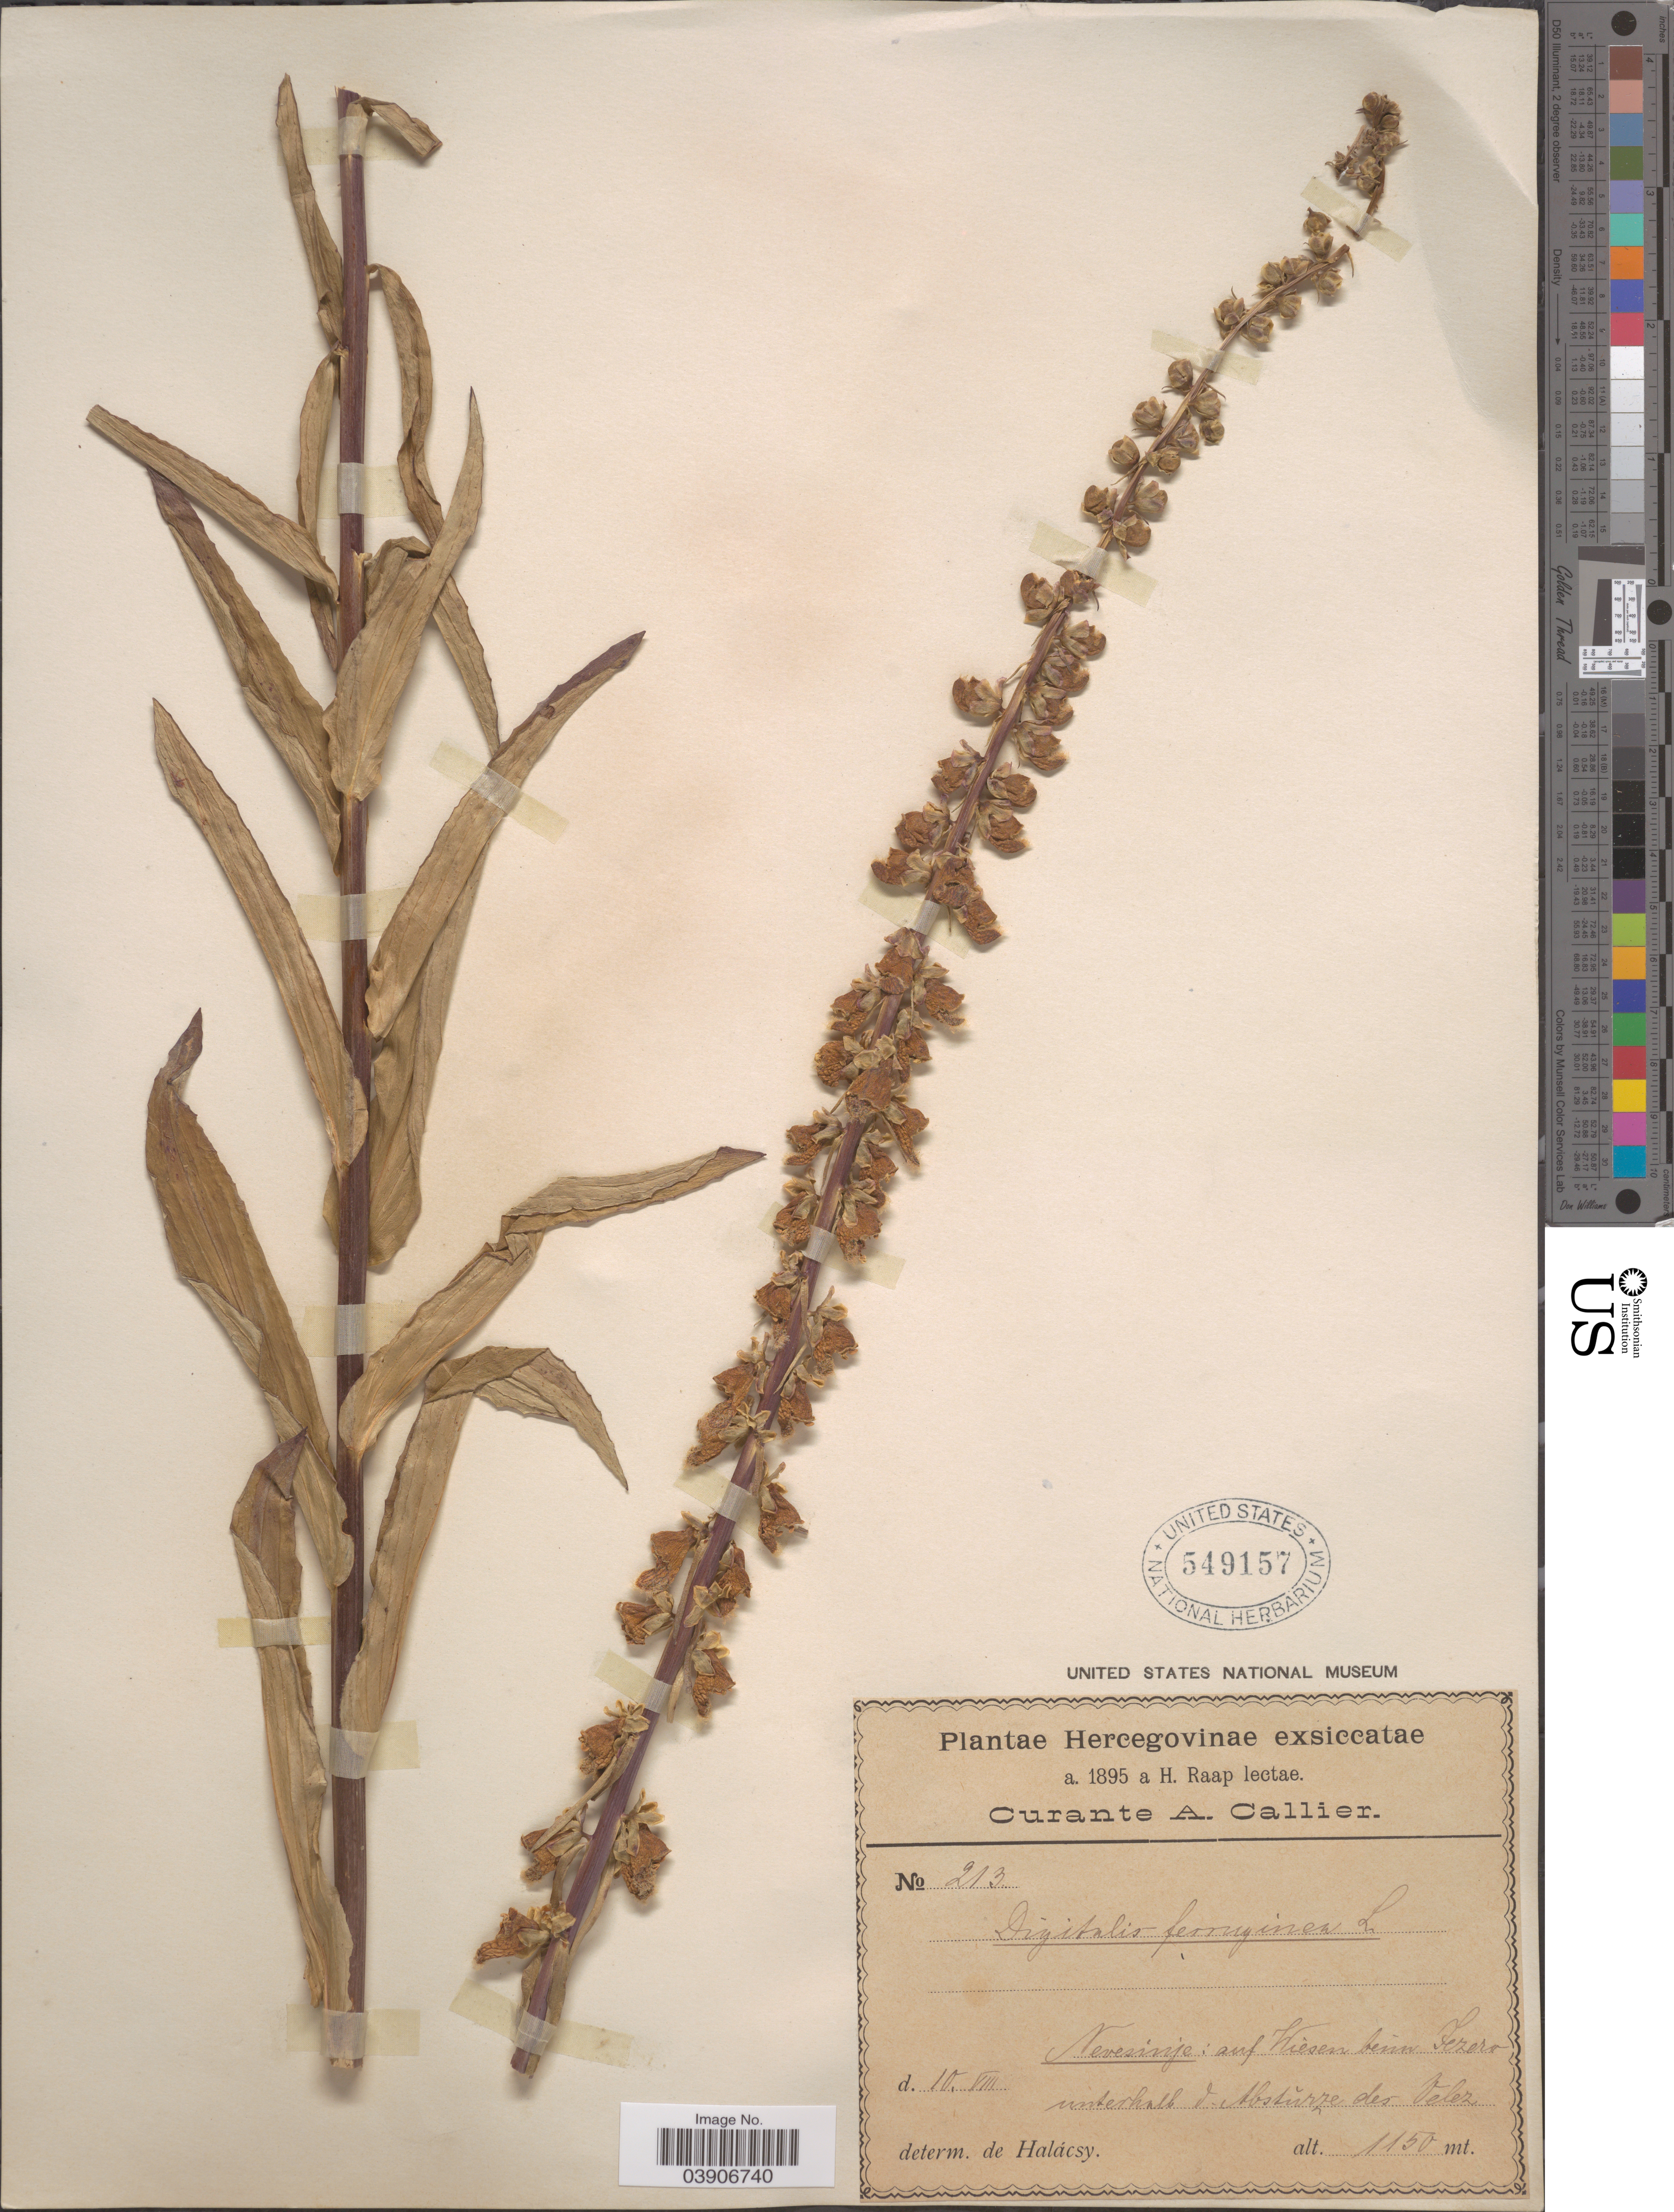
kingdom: Plantae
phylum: Tracheophyta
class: Magnoliopsida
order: Lamiales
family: Plantaginaceae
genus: Digitalis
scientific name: Digitalis ferruginea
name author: L.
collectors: H. Raap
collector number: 213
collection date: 1895-08-10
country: Bosnia and Herzegovina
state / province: Srpska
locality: Hercegovinae. Nevesinje: auf Wiesen beim Fezero unterhalb d. Abstŭrze des Velez.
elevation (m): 1150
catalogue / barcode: US 549157